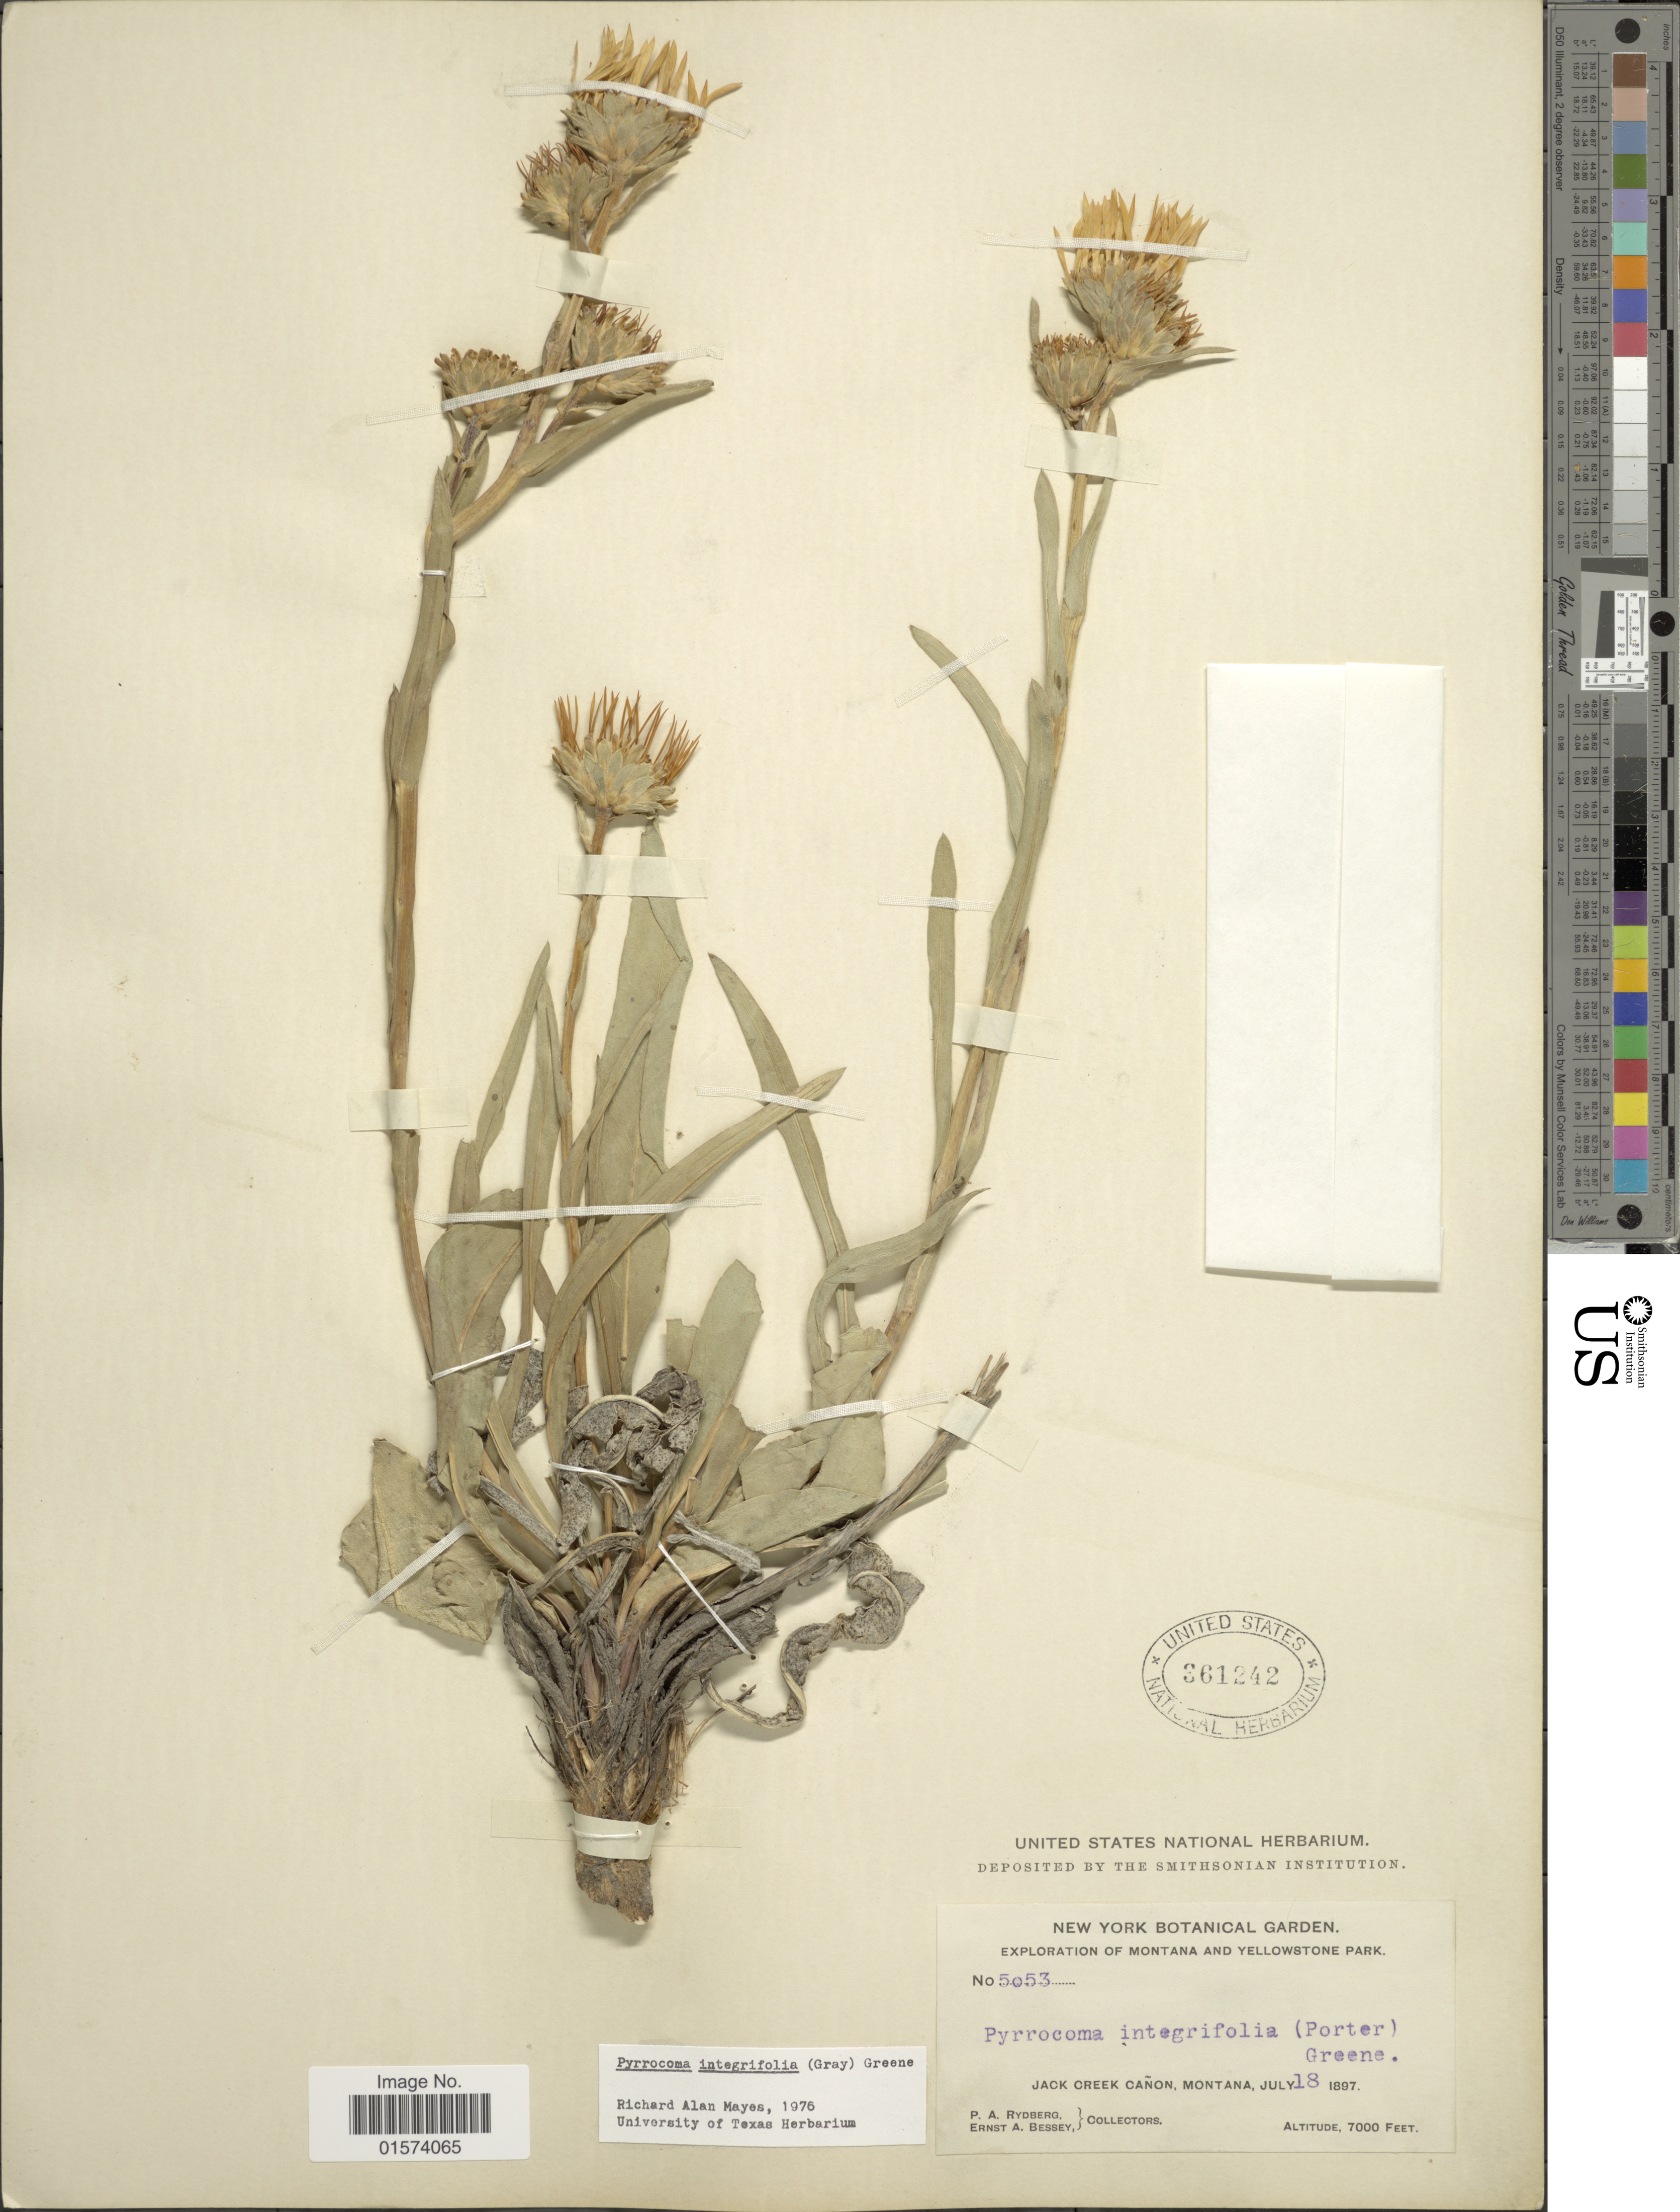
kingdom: Plantae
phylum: Tracheophyta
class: Magnoliopsida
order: Asterales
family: Asteraceae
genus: Pyrrocoma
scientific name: Pyrrocoma integrifolia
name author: (Porter ex A. Gray) Greene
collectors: P. A. Rydberg & E. A. Bessey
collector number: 5053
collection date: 1897-07-18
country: United States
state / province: Montana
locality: Montana and Yellowstone Park, Jack Creek Cañon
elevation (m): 2134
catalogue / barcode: US 361242